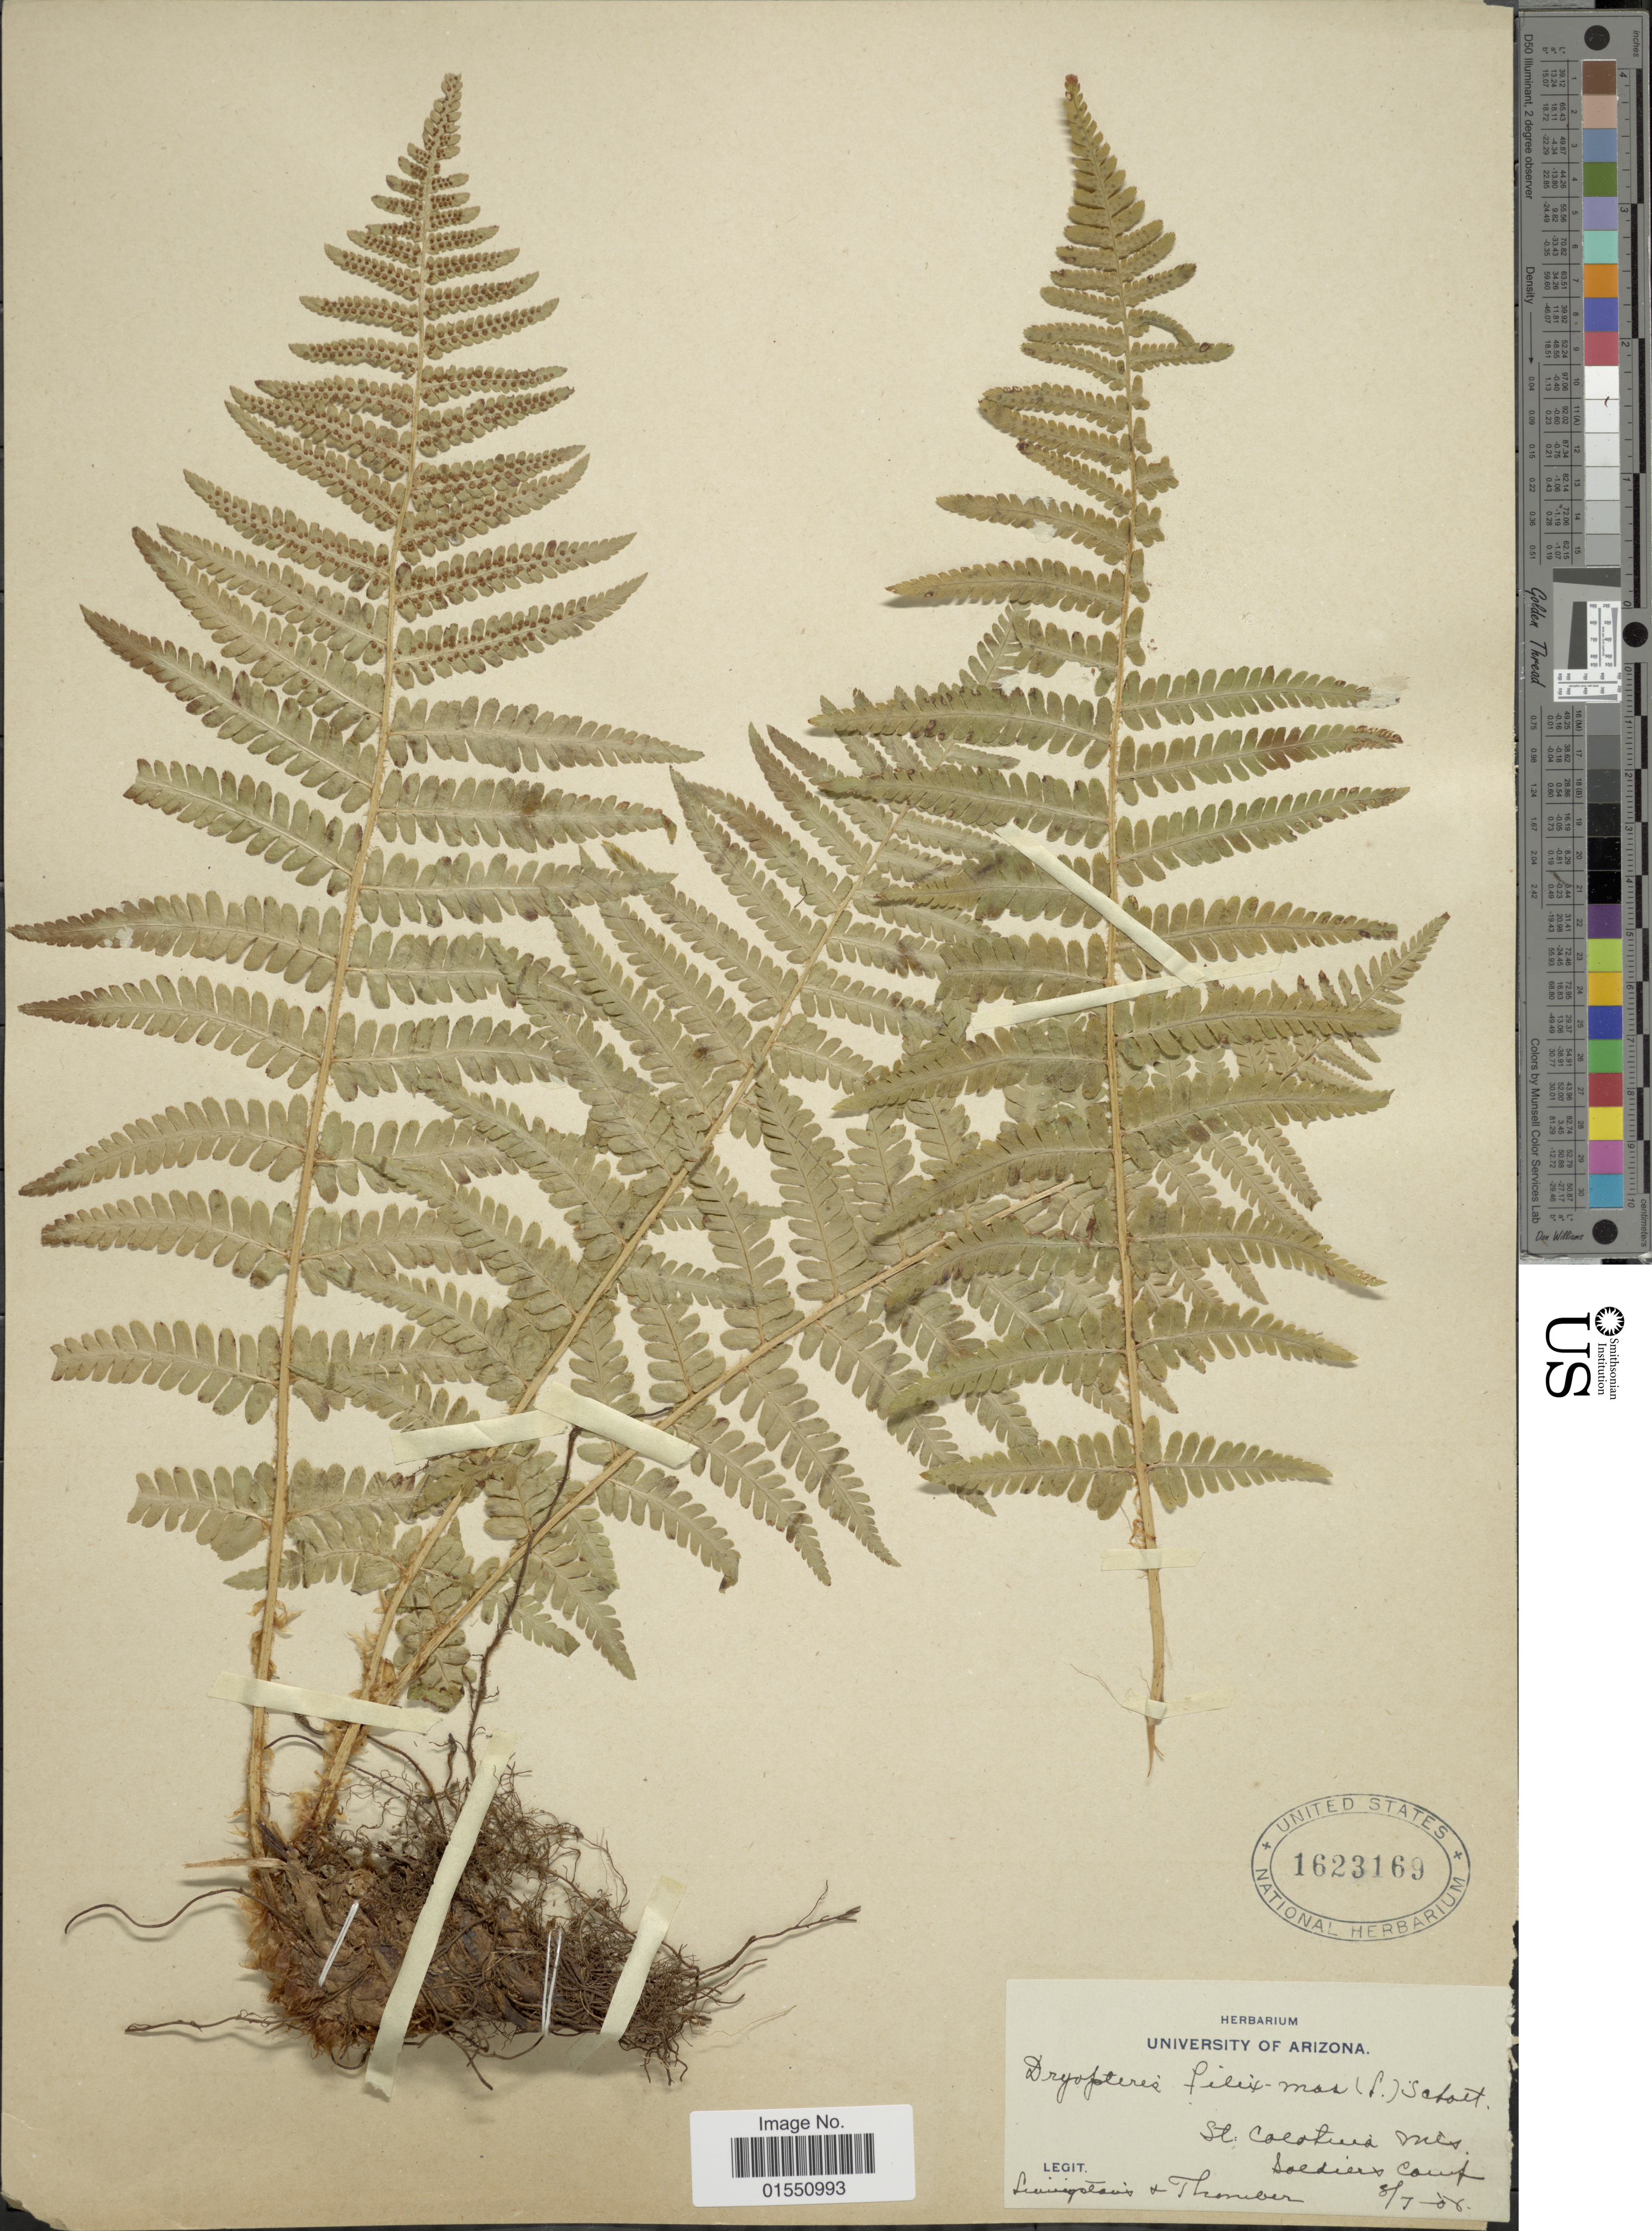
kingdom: Plantae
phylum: Tracheophyta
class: Polypodiopsida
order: Polypodiales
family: Dryopteridaceae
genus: Dryopteris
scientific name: Dryopteris filix-mas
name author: (L.) Schott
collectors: Livingstone & J. Thornber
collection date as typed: Transcribed d/m/y: 8/7/8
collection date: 1908-07-08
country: United States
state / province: Arizona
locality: St. Catalina Mtns . Soldiers Camp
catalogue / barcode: US 1623169